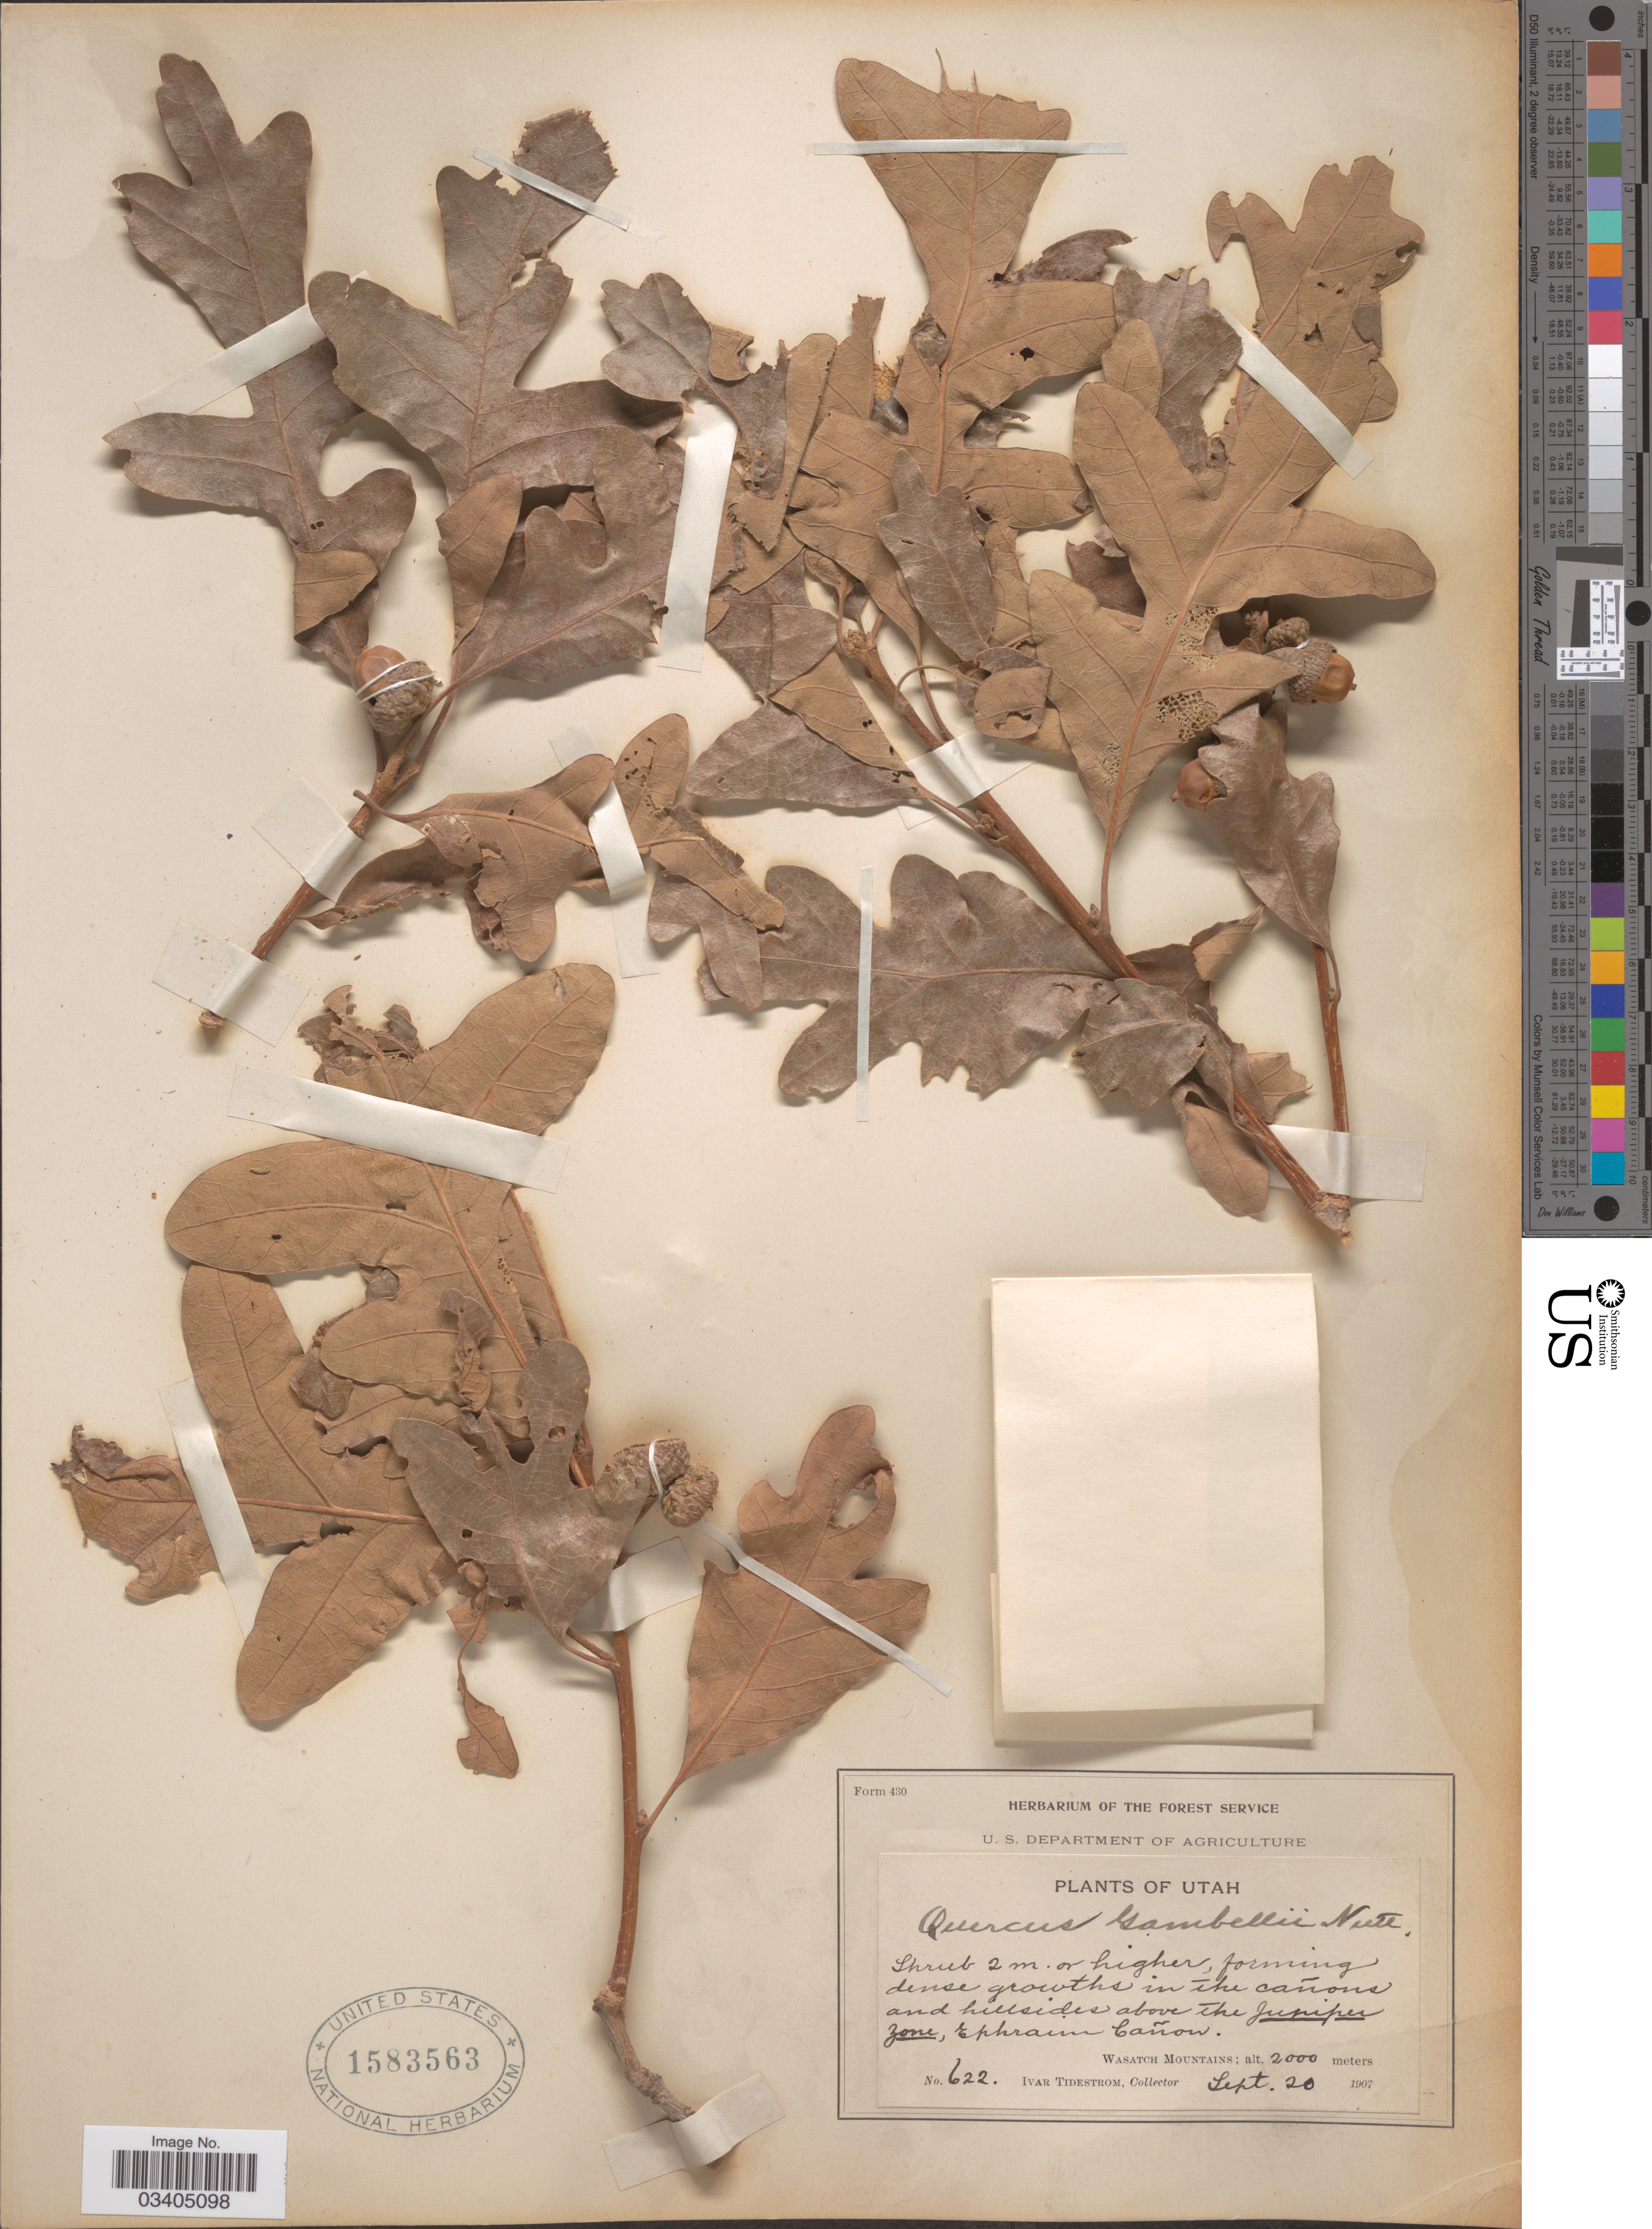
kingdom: Plantae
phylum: Tracheophyta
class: Magnoliopsida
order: Fagales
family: Fagaceae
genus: Quercus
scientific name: Quercus gambelii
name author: Nutt.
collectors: I. F. Tidestrom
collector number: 622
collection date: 1907-09-20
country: United States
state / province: Utah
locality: Forming dense growths in the cañons and hillsides above the Juniper zone, Ephraim Cañon, Wasatch Mountains.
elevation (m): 2000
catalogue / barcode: US 1583563